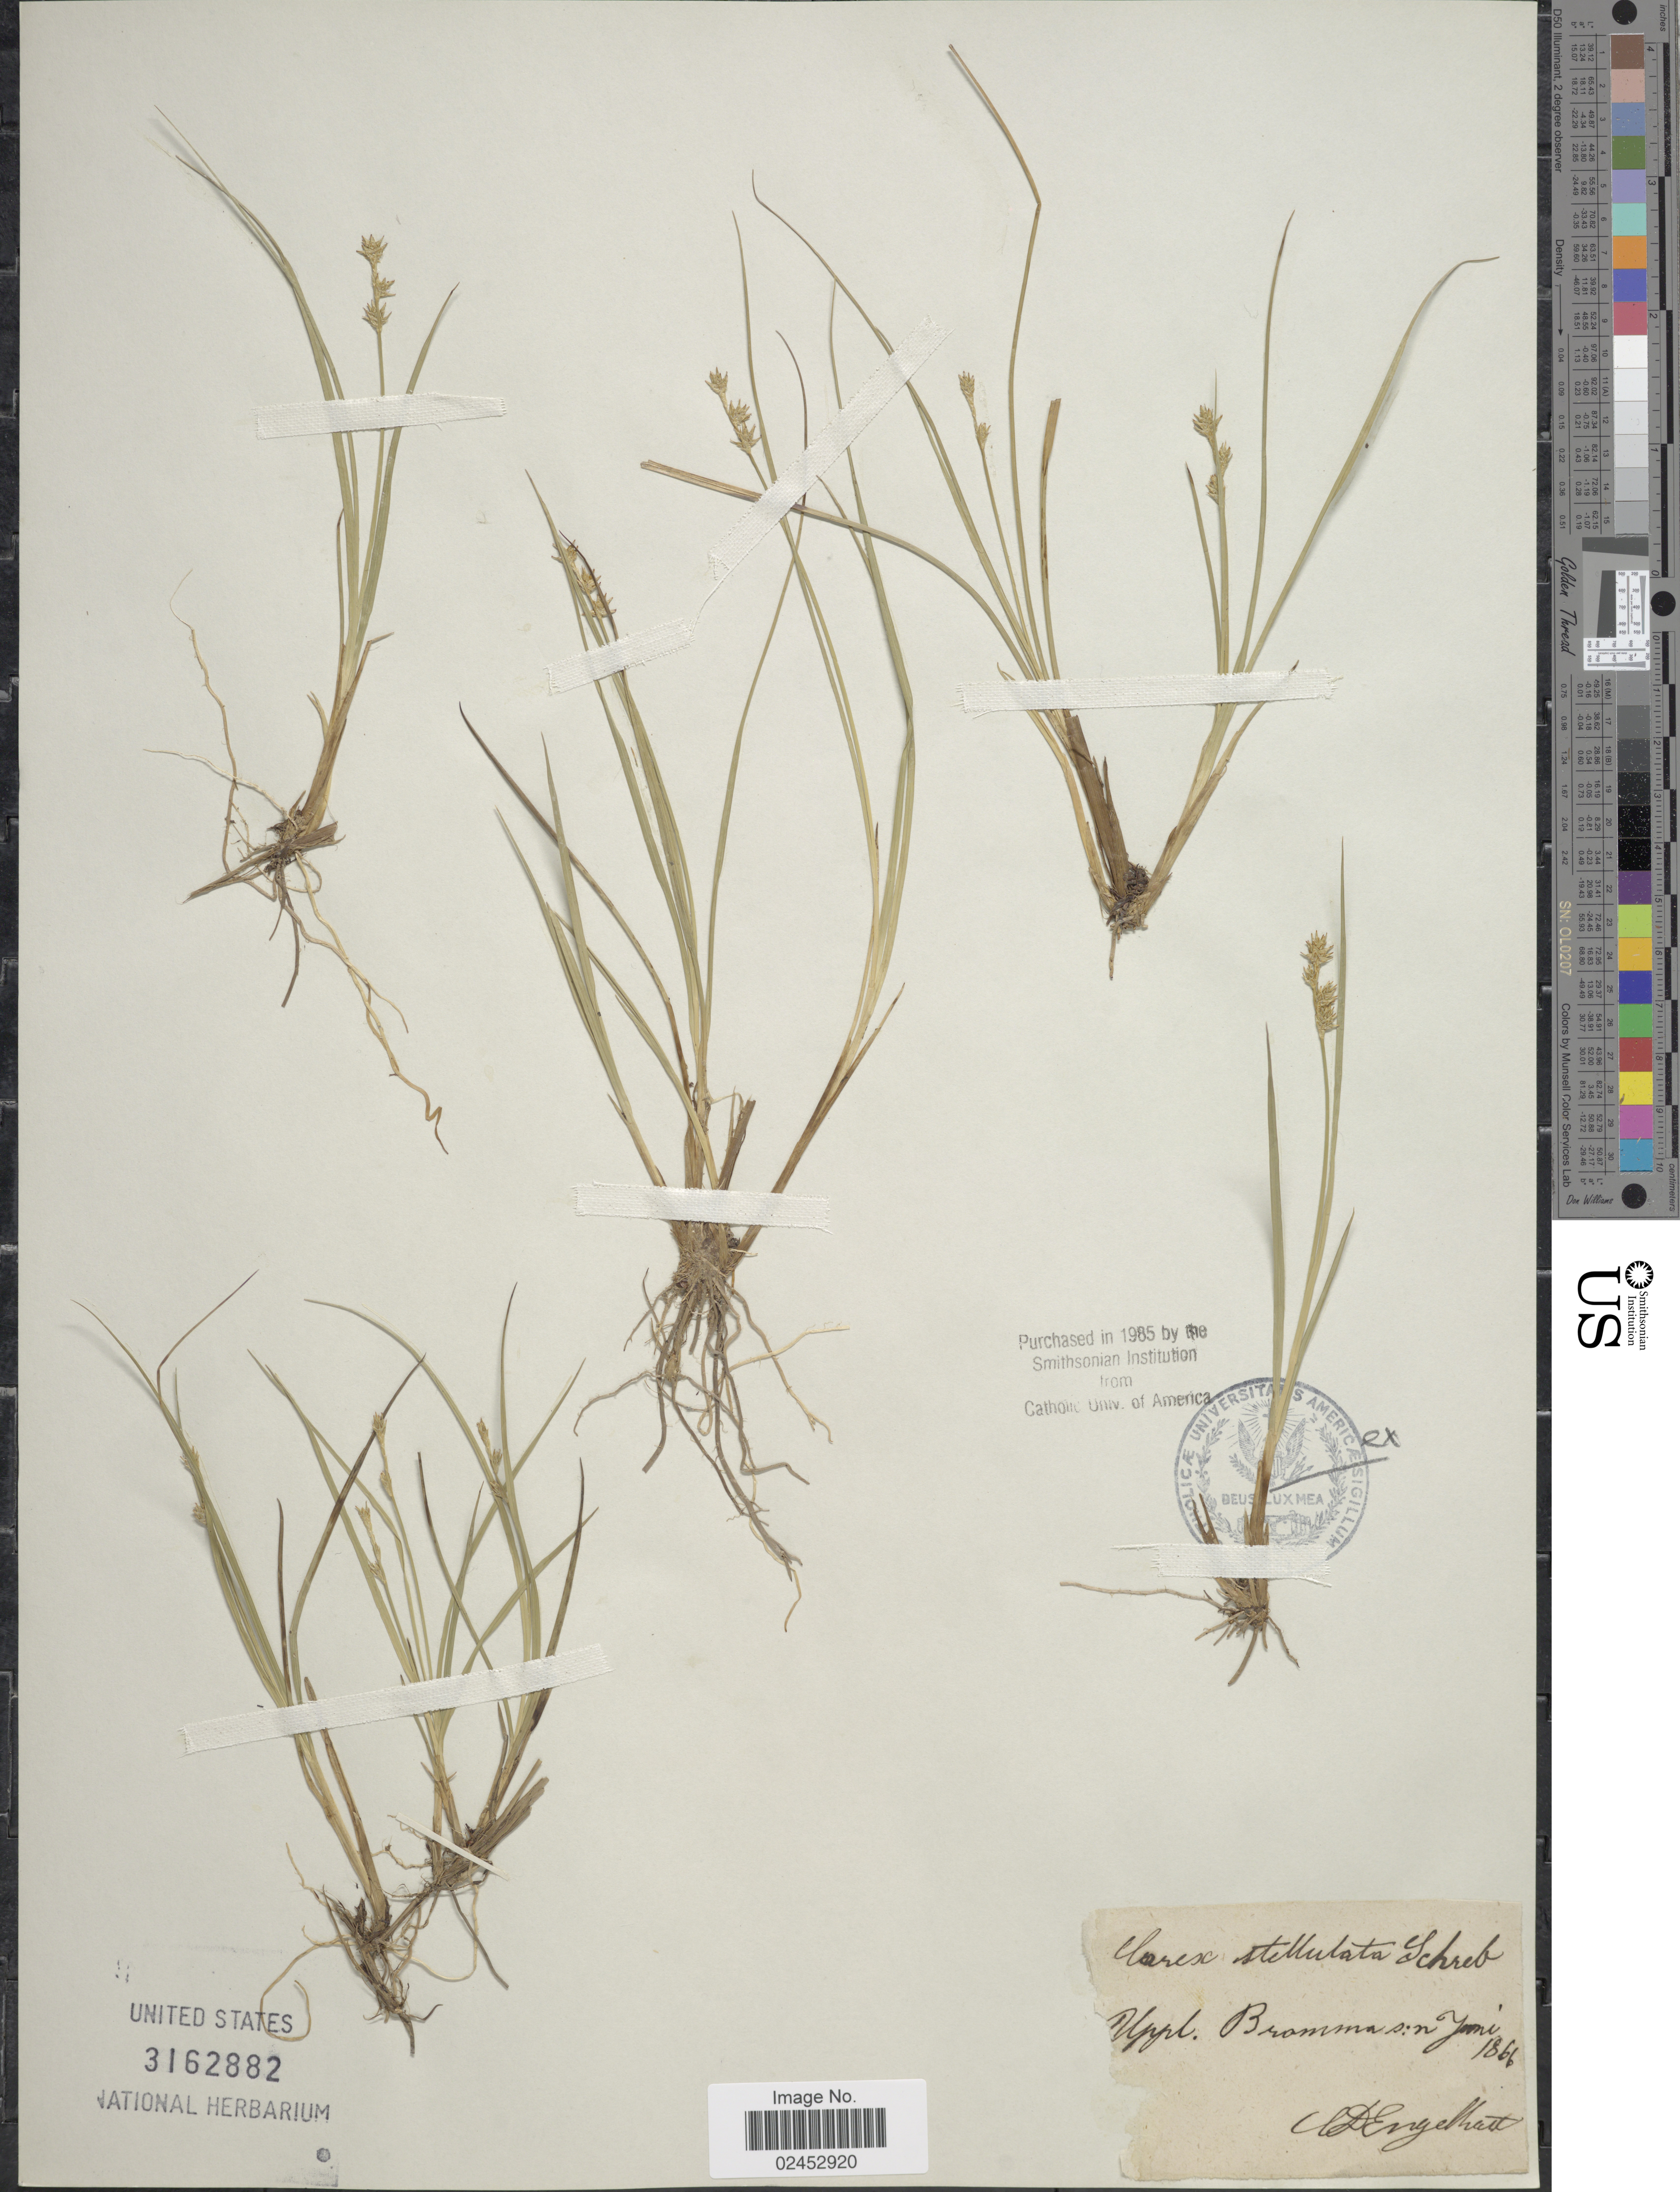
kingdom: Plantae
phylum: Tracheophyta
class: Liliopsida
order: Poales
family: Cyperaceae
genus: Carex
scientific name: Carex echinata subsp. echinata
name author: Murray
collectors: Engelhart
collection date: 1866-06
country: Sweden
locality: Uppl. Bromma s:n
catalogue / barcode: US 3162882